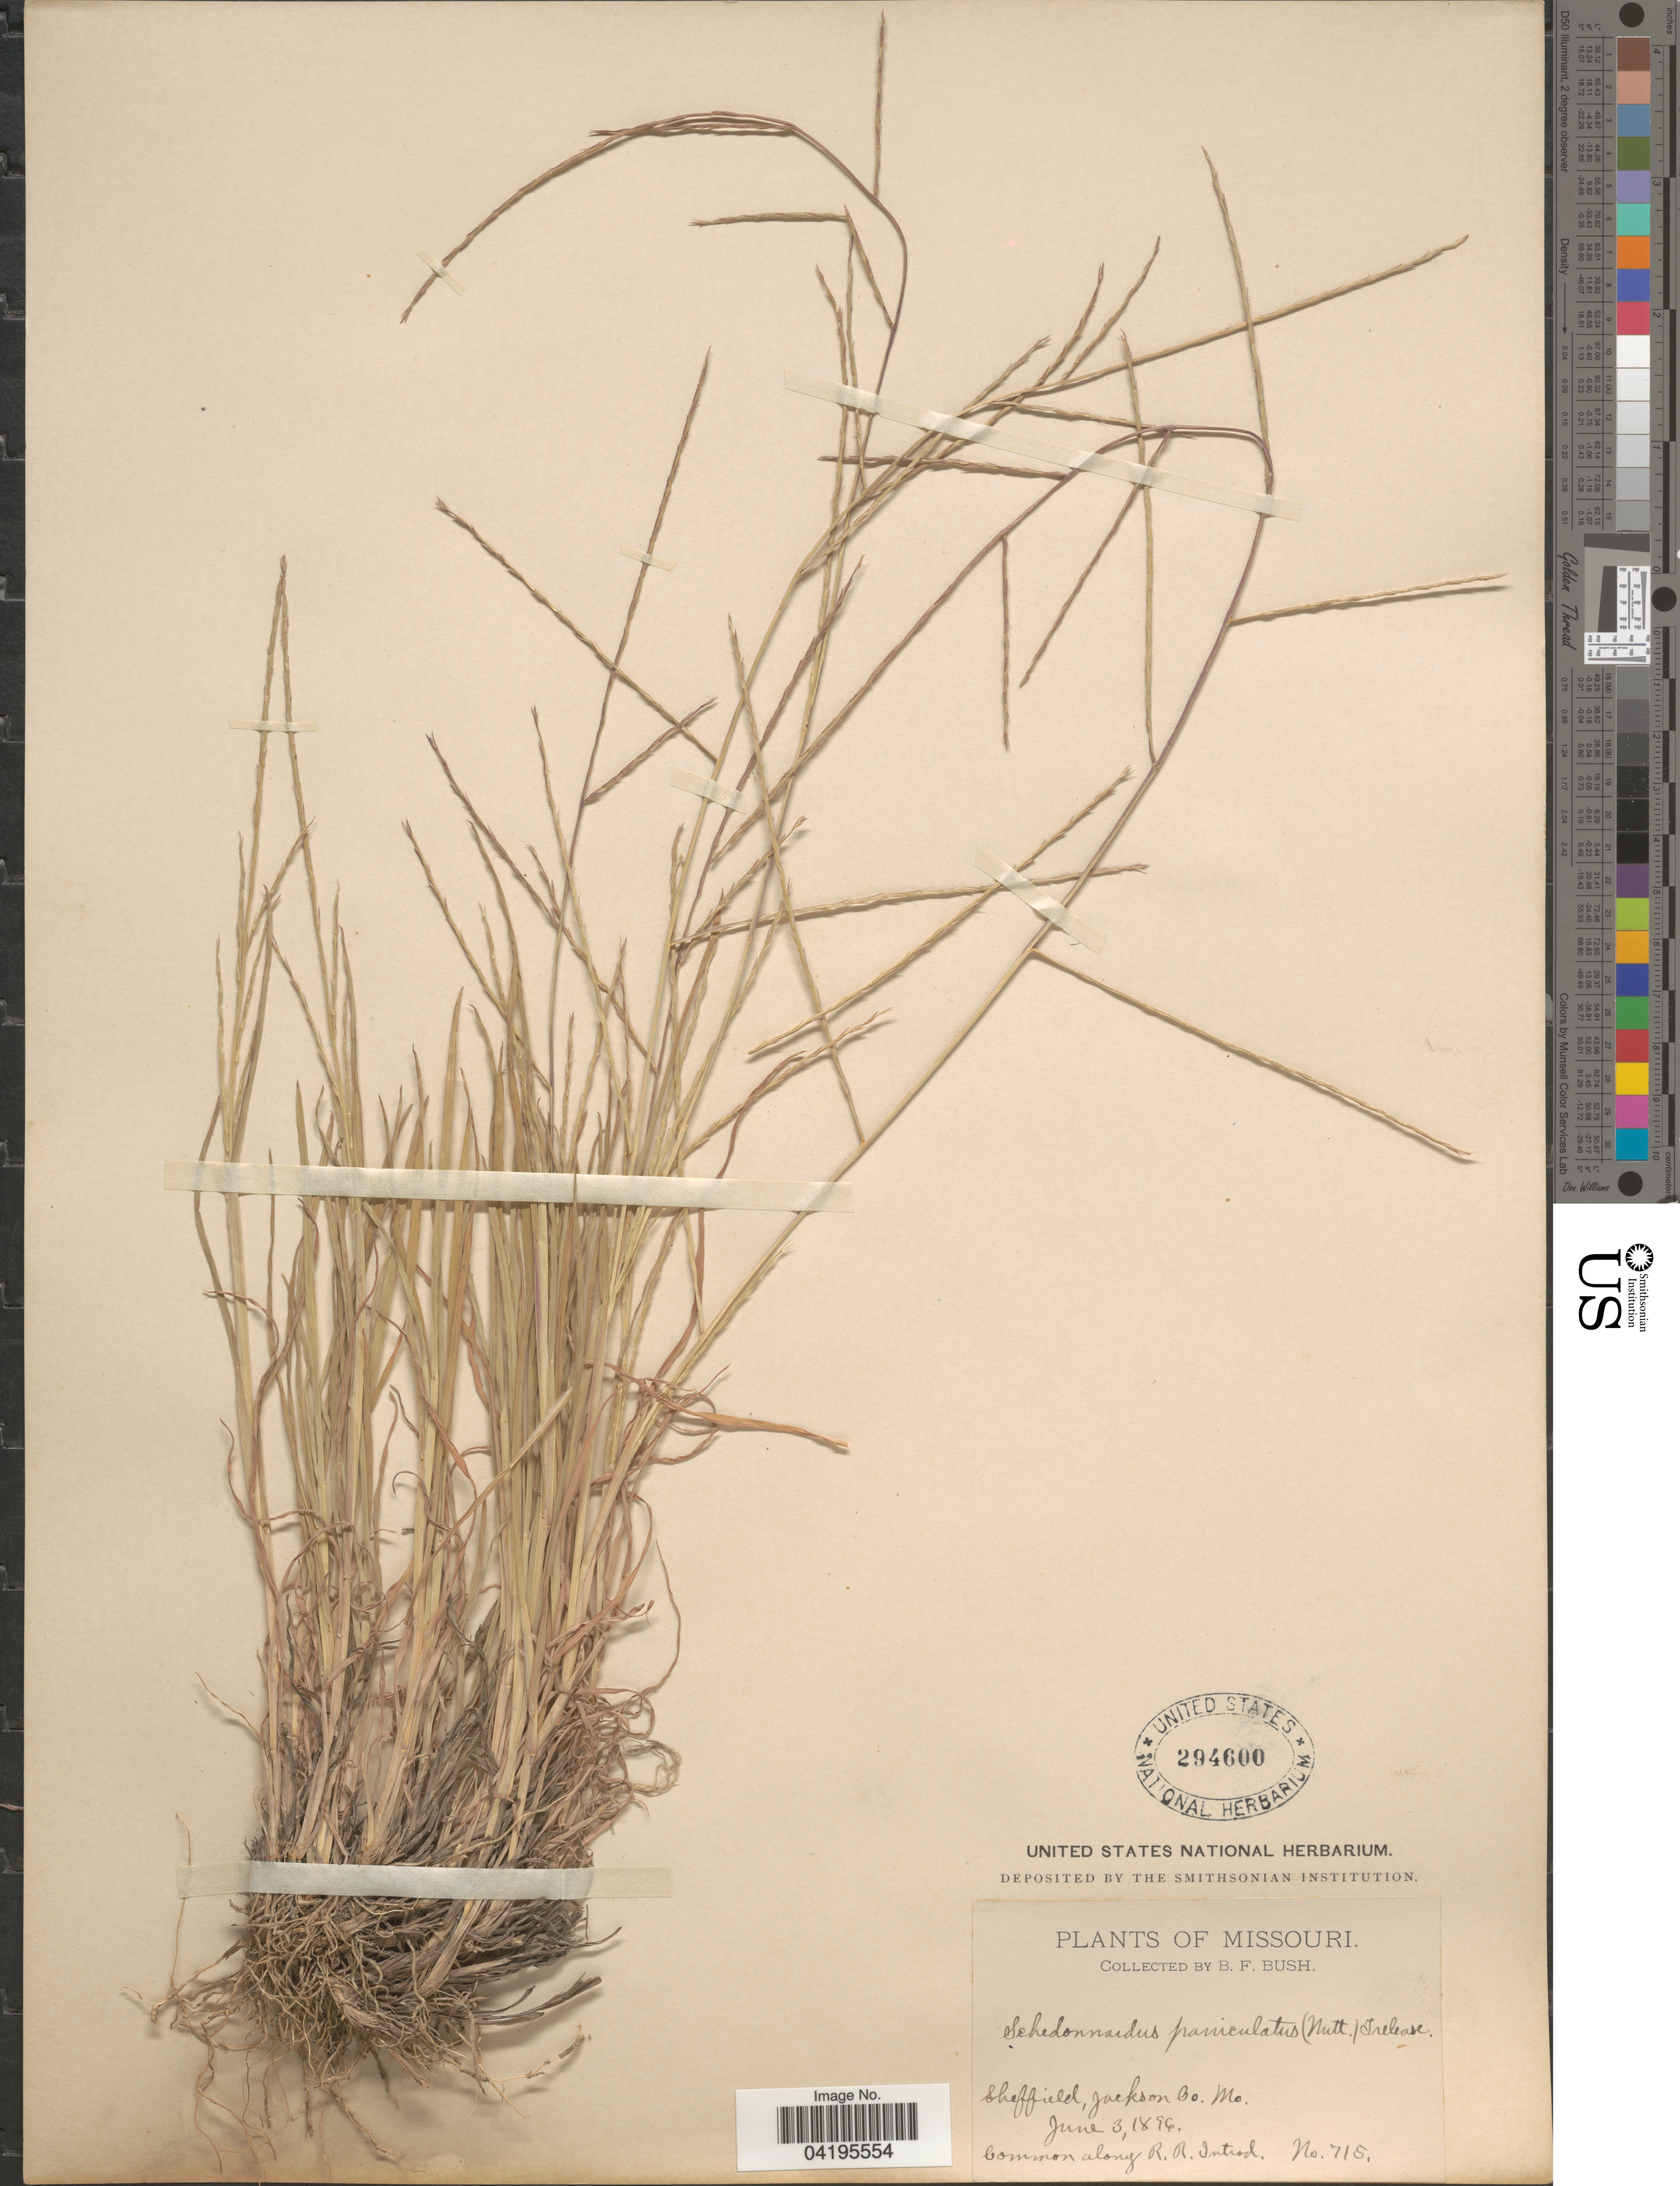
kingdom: Plantae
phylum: Tracheophyta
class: Liliopsida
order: Poales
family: Poaceae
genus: Muhlenbergia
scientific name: Muhlenbergia paniculata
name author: (Nutt.) Columbus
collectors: B. F. Bush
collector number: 715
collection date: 1896-06-03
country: United States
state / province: Missouri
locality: Sheffield, Jackson Co.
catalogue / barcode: US 294600